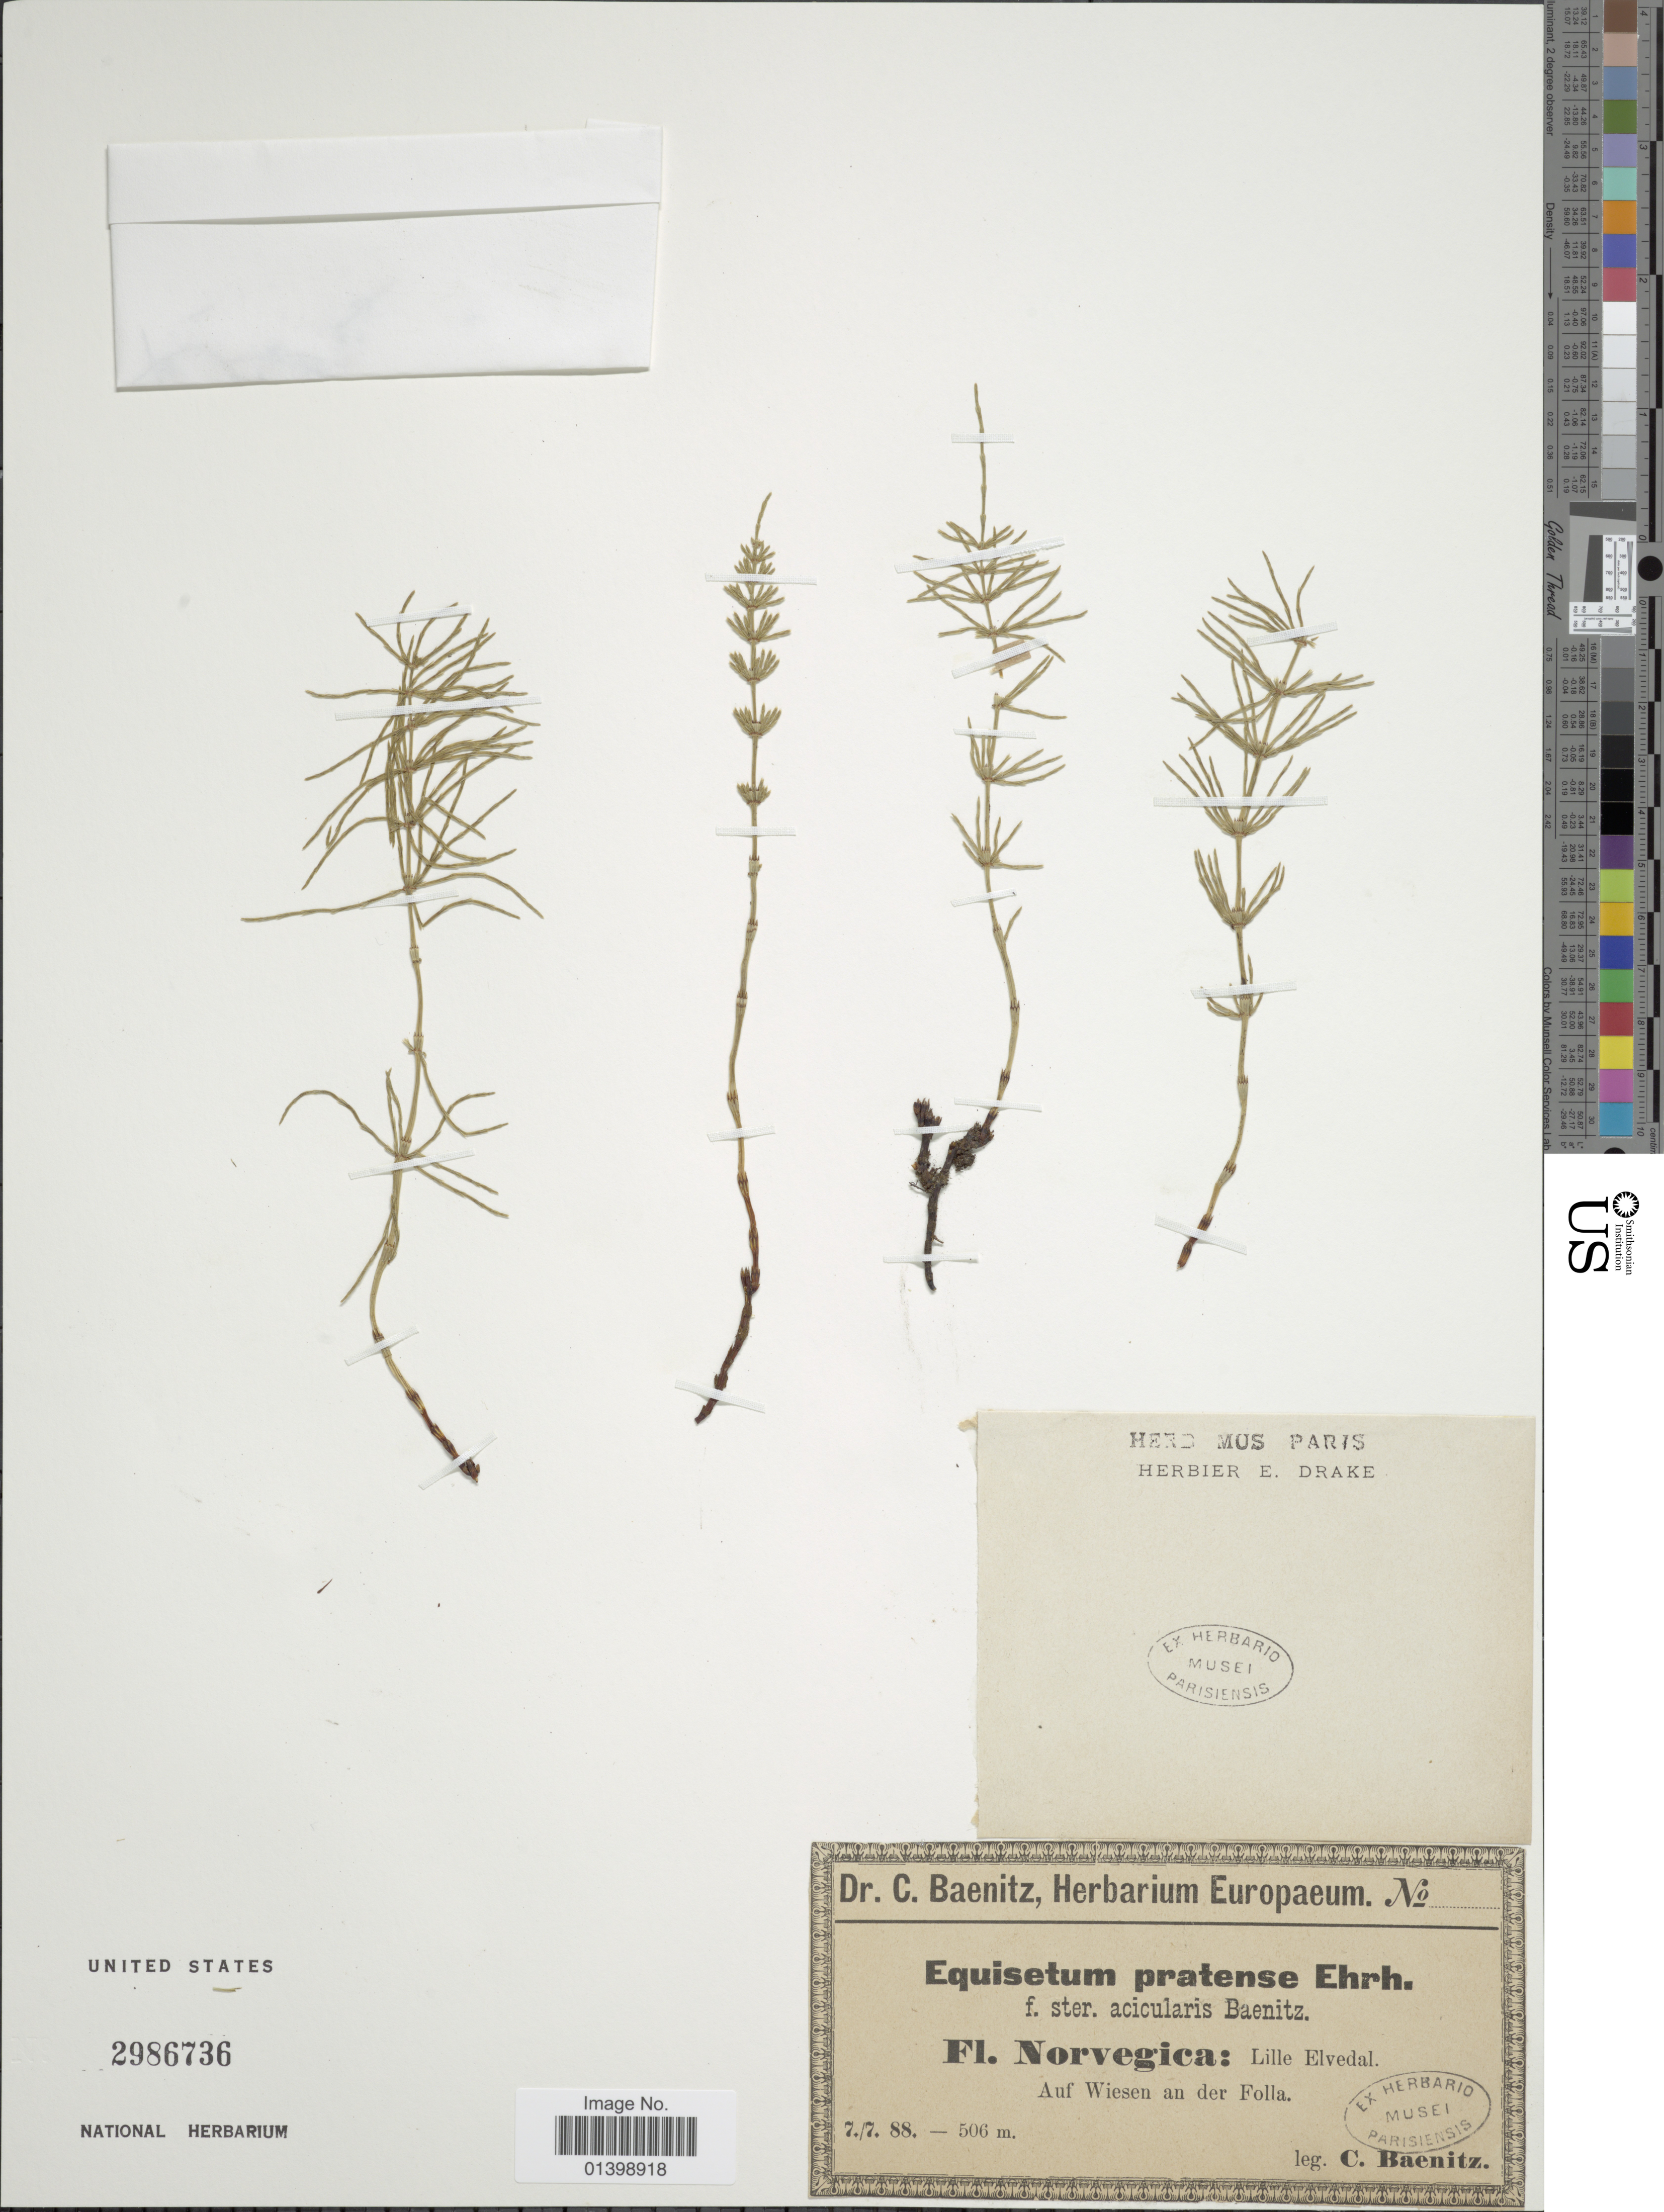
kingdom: Plantae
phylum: Tracheophyta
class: Polypodiopsida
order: Equisetales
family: Equisetaceae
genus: Equisetum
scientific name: Equisetum pratense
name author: Ehrh.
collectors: C. G. Baenitz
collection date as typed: Transcribed d/m/y: 7/7/88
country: Norway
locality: Lille Elvedalen, Auf Wiesen an der Folla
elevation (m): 506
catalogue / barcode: US 2986736